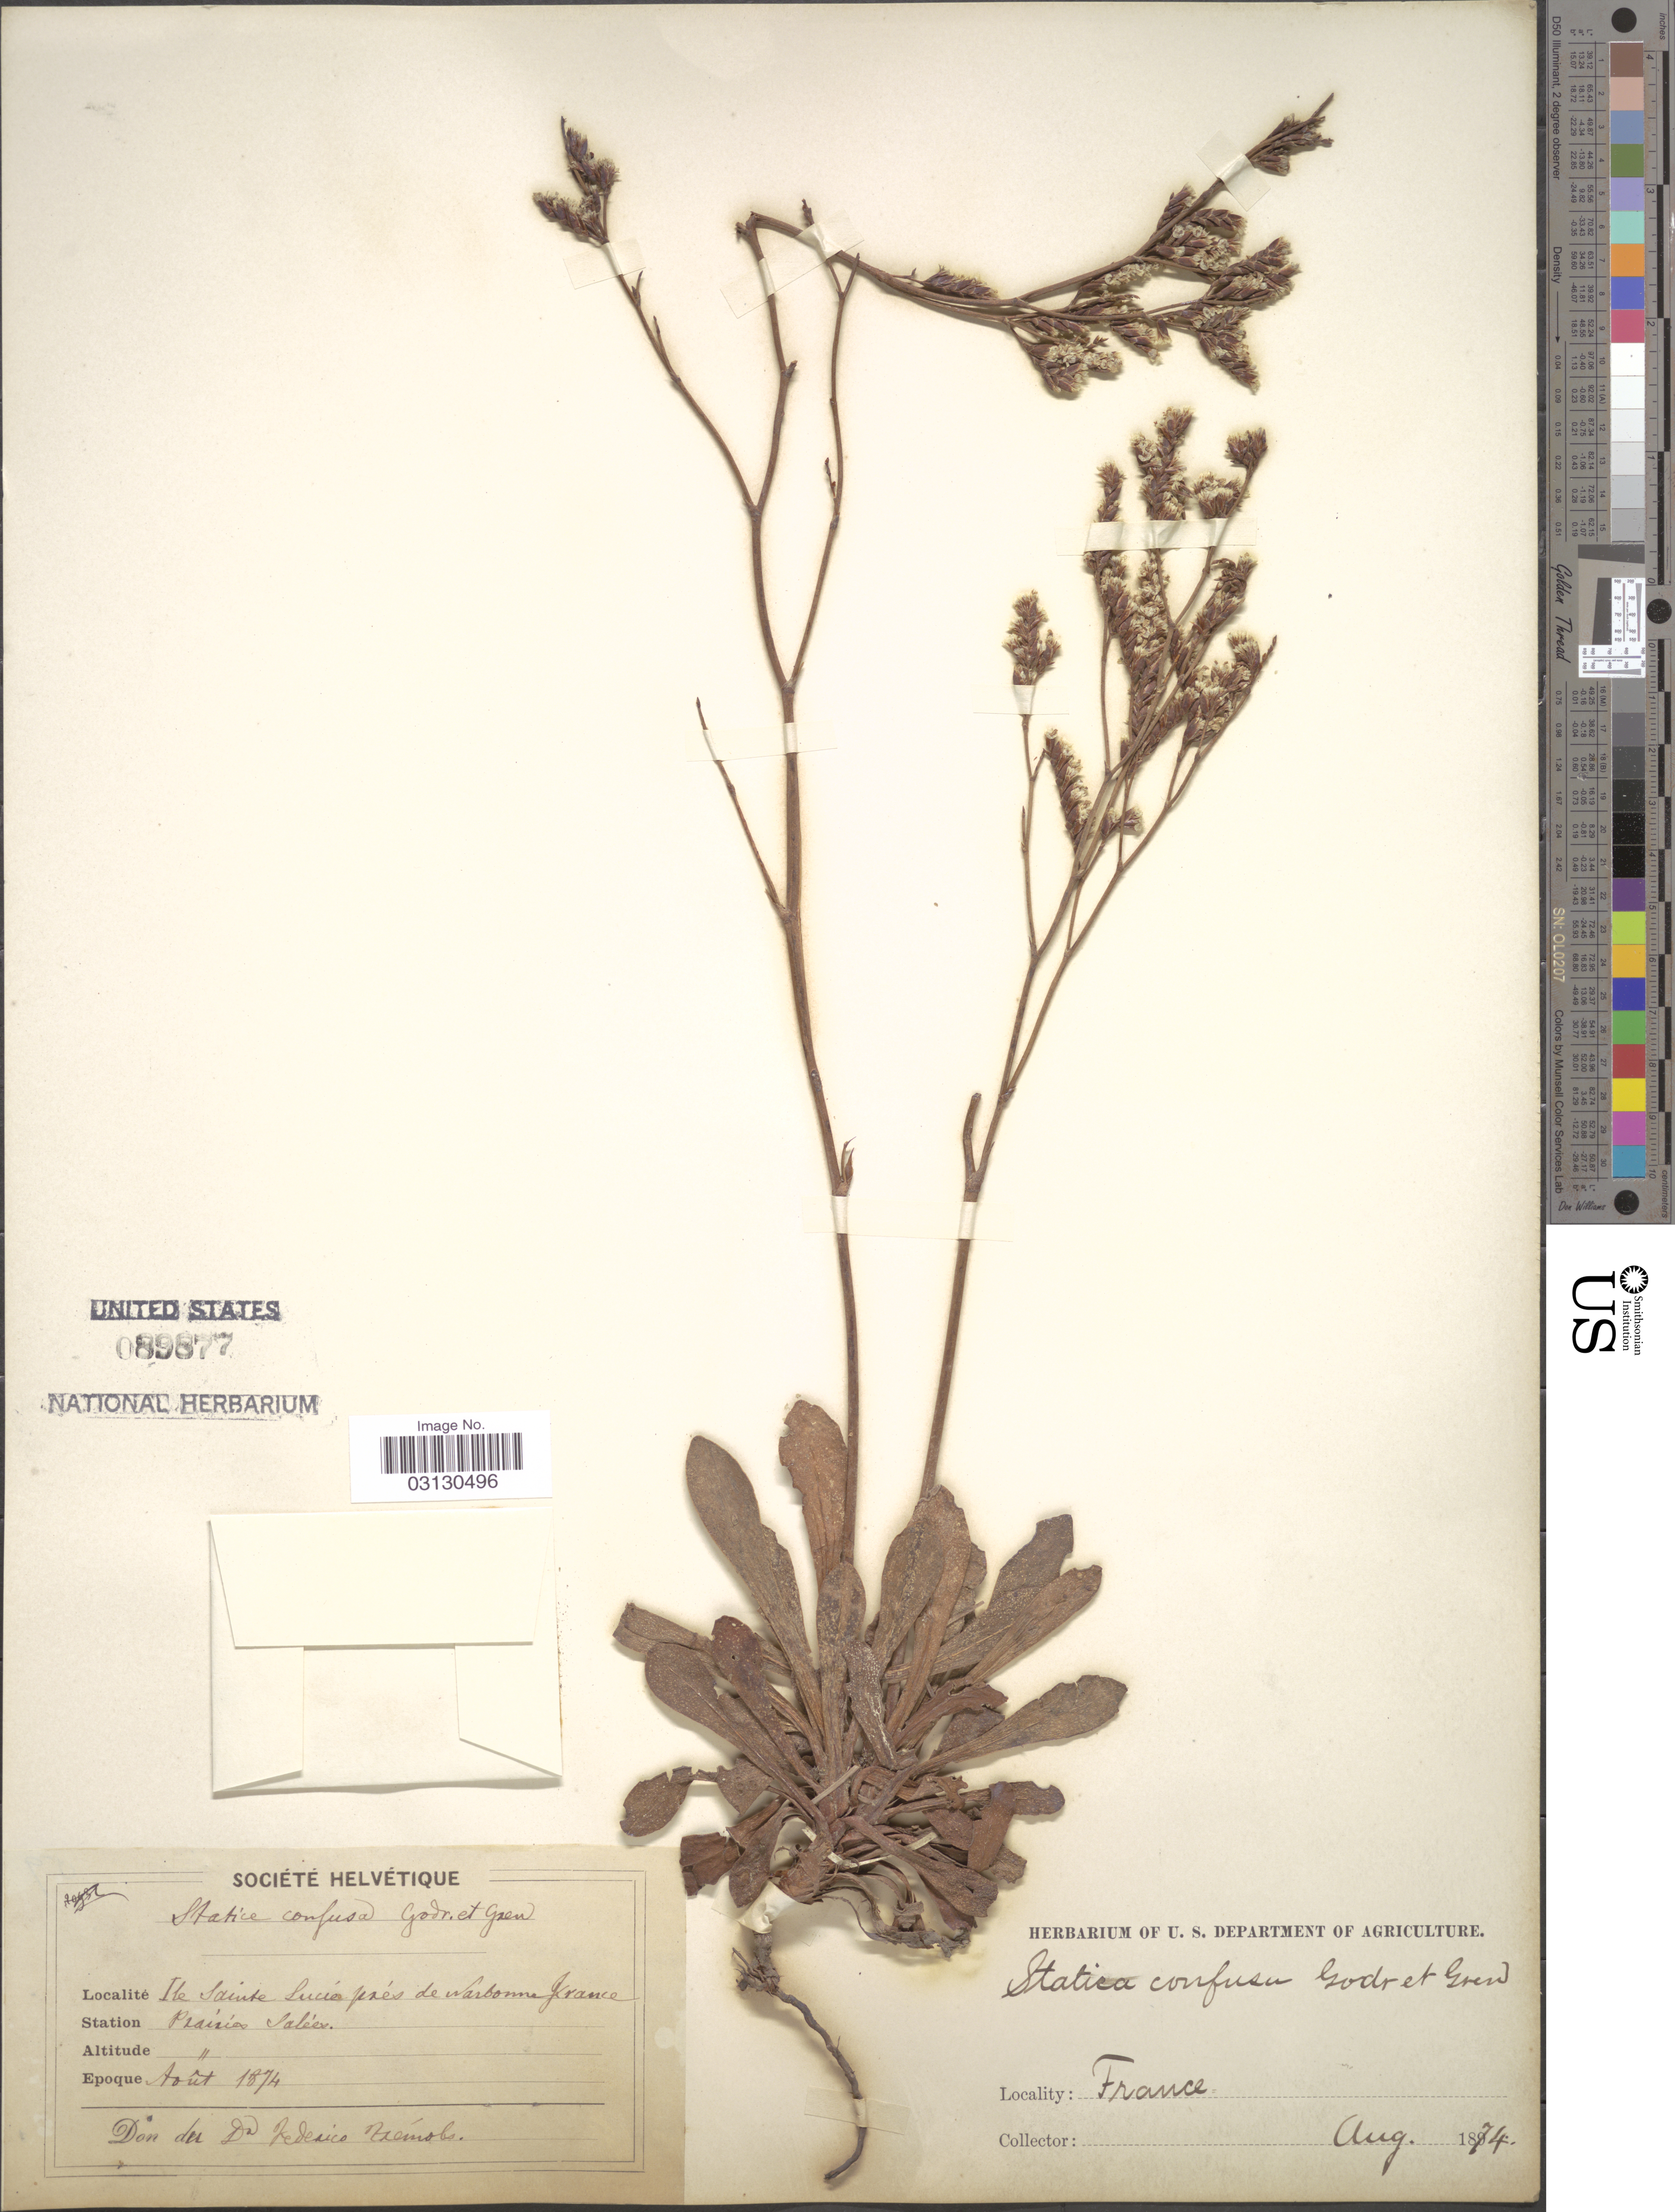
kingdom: Plantae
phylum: Tracheophyta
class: Magnoliopsida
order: Caryophyllales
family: Plumbaginaceae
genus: Limonium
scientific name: Limonium ramosissimum subsp. confusum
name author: (Gren. & Godr.) Pignatti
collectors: ex herb. U. S. Department of Agriculture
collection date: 1874-08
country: France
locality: Ile Sainte Lucíe prés de Narbonne.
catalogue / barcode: US 89877